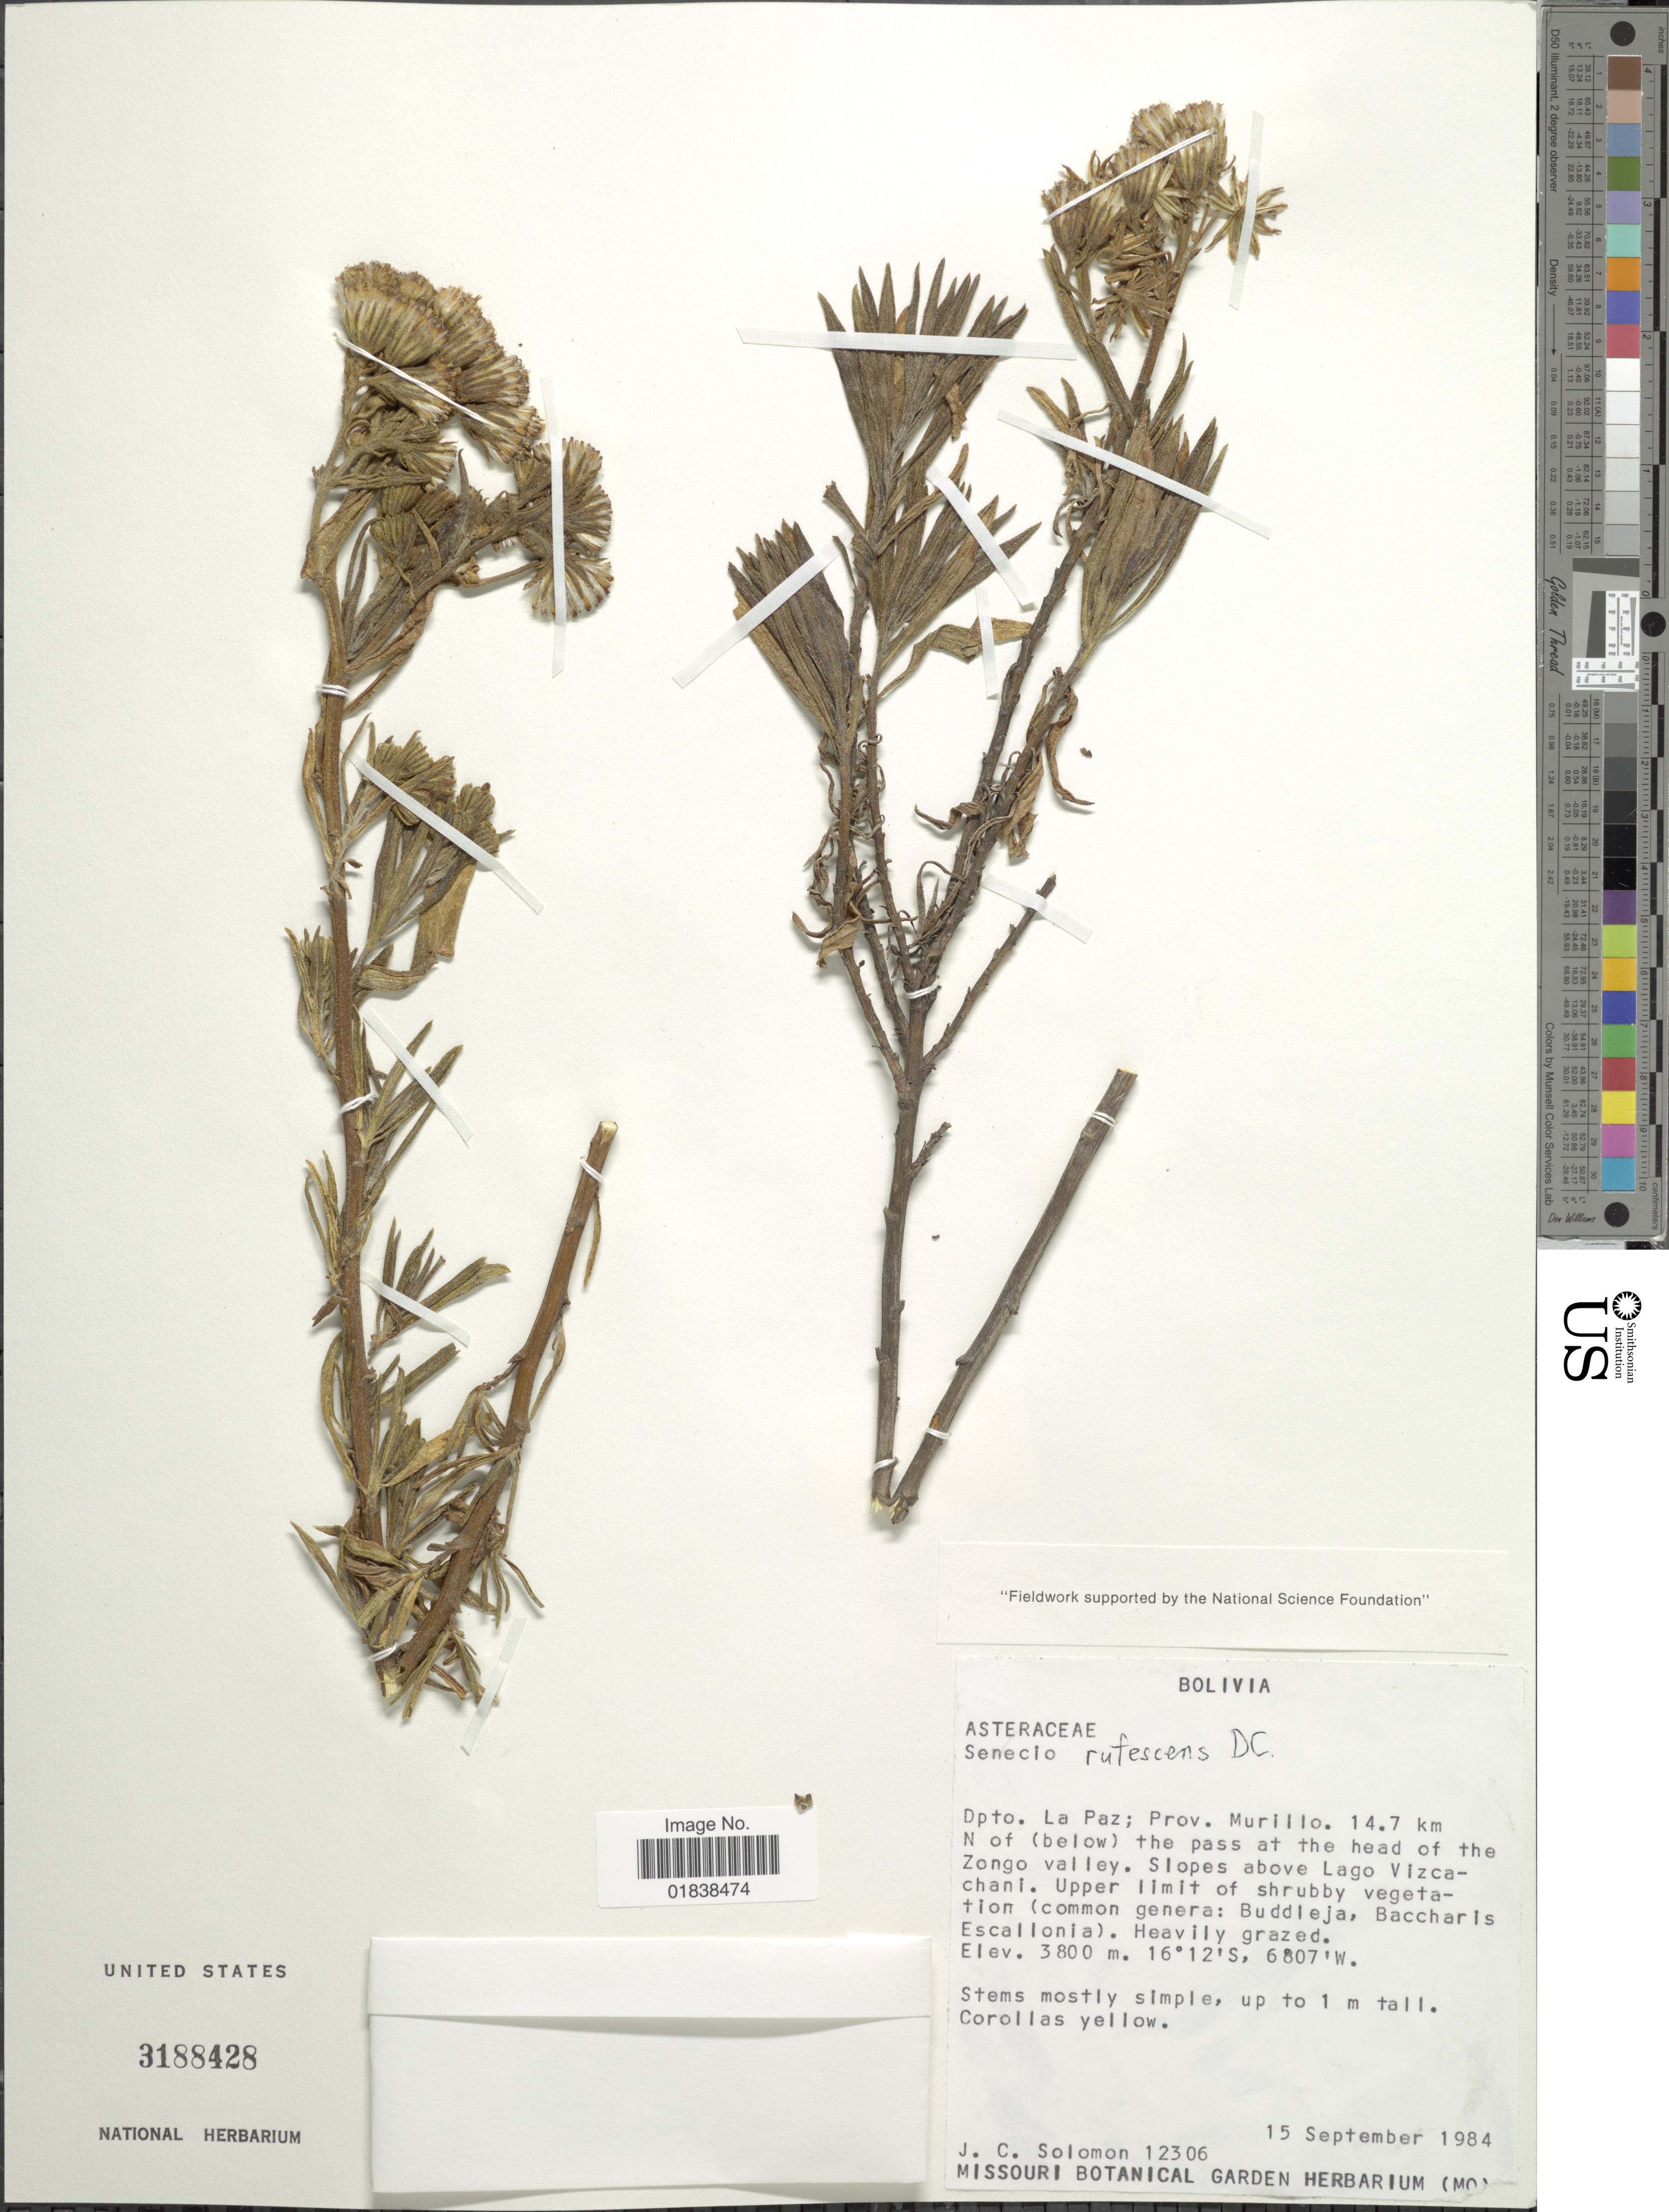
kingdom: Plantae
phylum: Tracheophyta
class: Magnoliopsida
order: Asterales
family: Asteraceae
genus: Senecio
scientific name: Senecio rufescens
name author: DC.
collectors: J. C. Solomon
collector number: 12306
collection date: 1984-09-15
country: Bolivia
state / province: La Paz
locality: Prov. Murillo, 14.7 km N of (below) the pass at the head of the Zongo Valley, slopes above Lago Vizcachani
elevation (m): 3800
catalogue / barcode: US 3188428